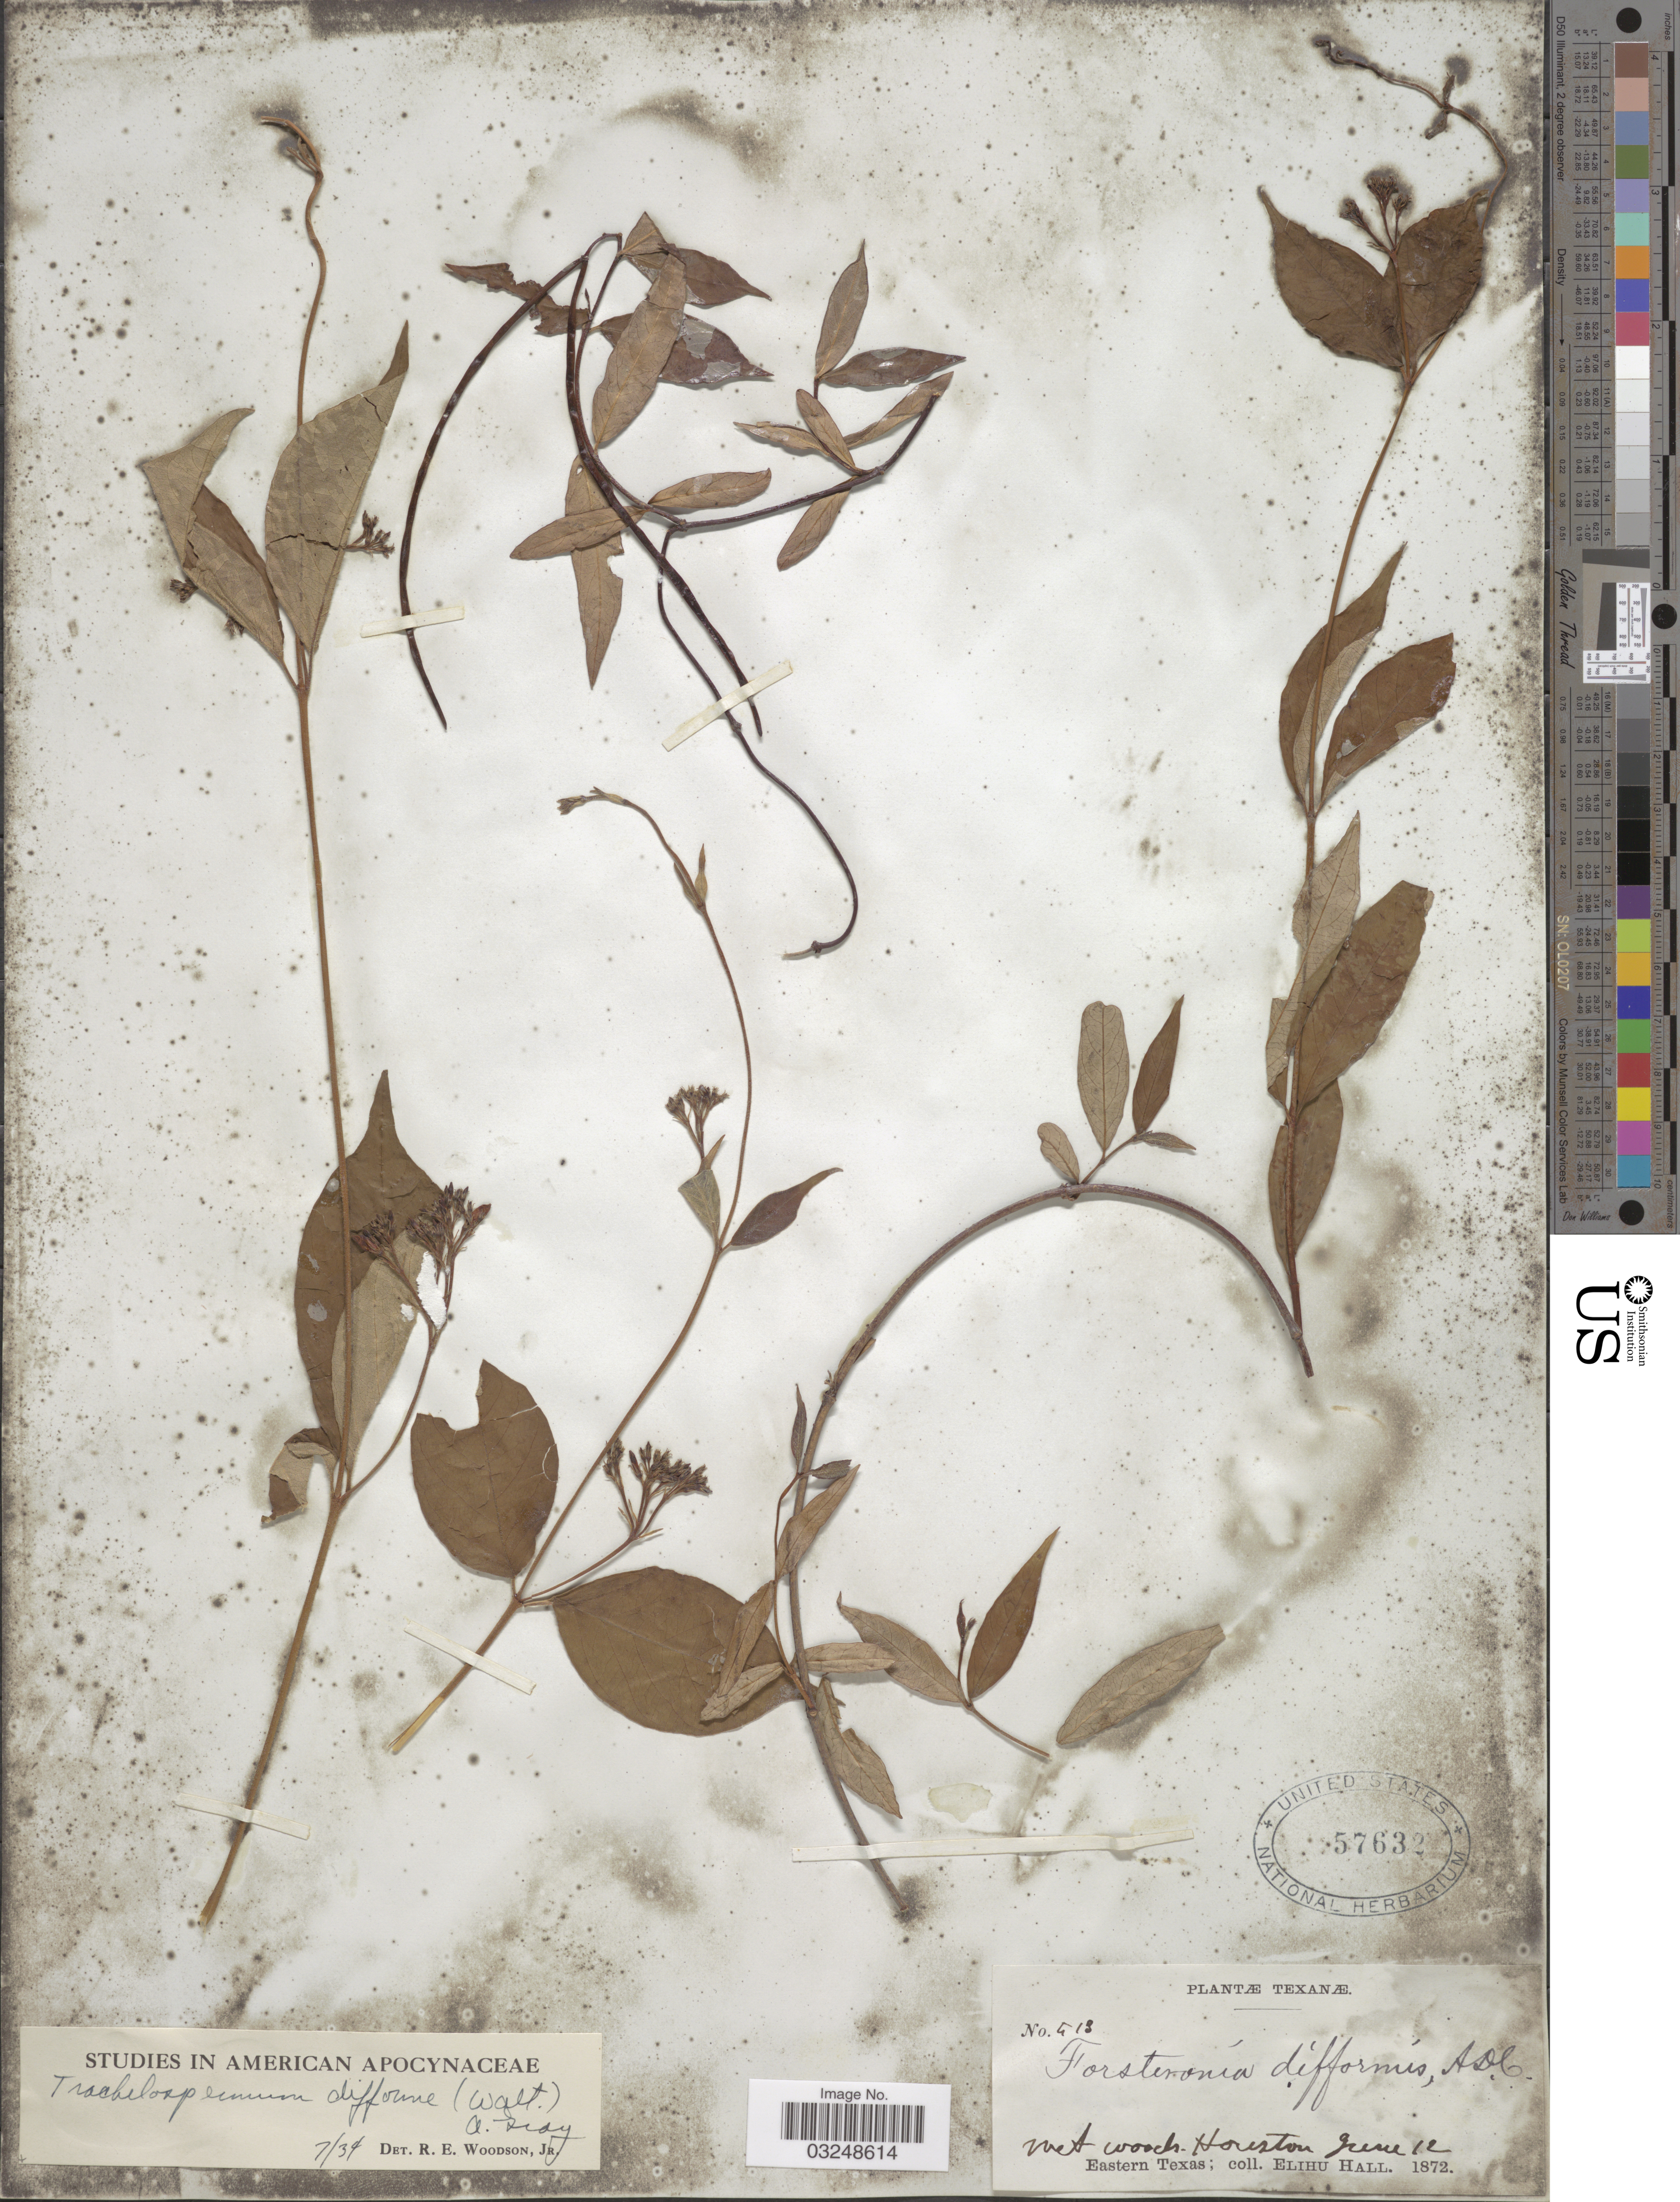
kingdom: Plantae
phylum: Tracheophyta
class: Magnoliopsida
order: Gentianales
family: Apocynaceae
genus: Trachelospermum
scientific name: Trachelospermum difforme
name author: (Walter) A. Gray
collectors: E. Hall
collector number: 413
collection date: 1872-06-12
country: United States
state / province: Texas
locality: Houston.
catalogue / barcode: US 57632